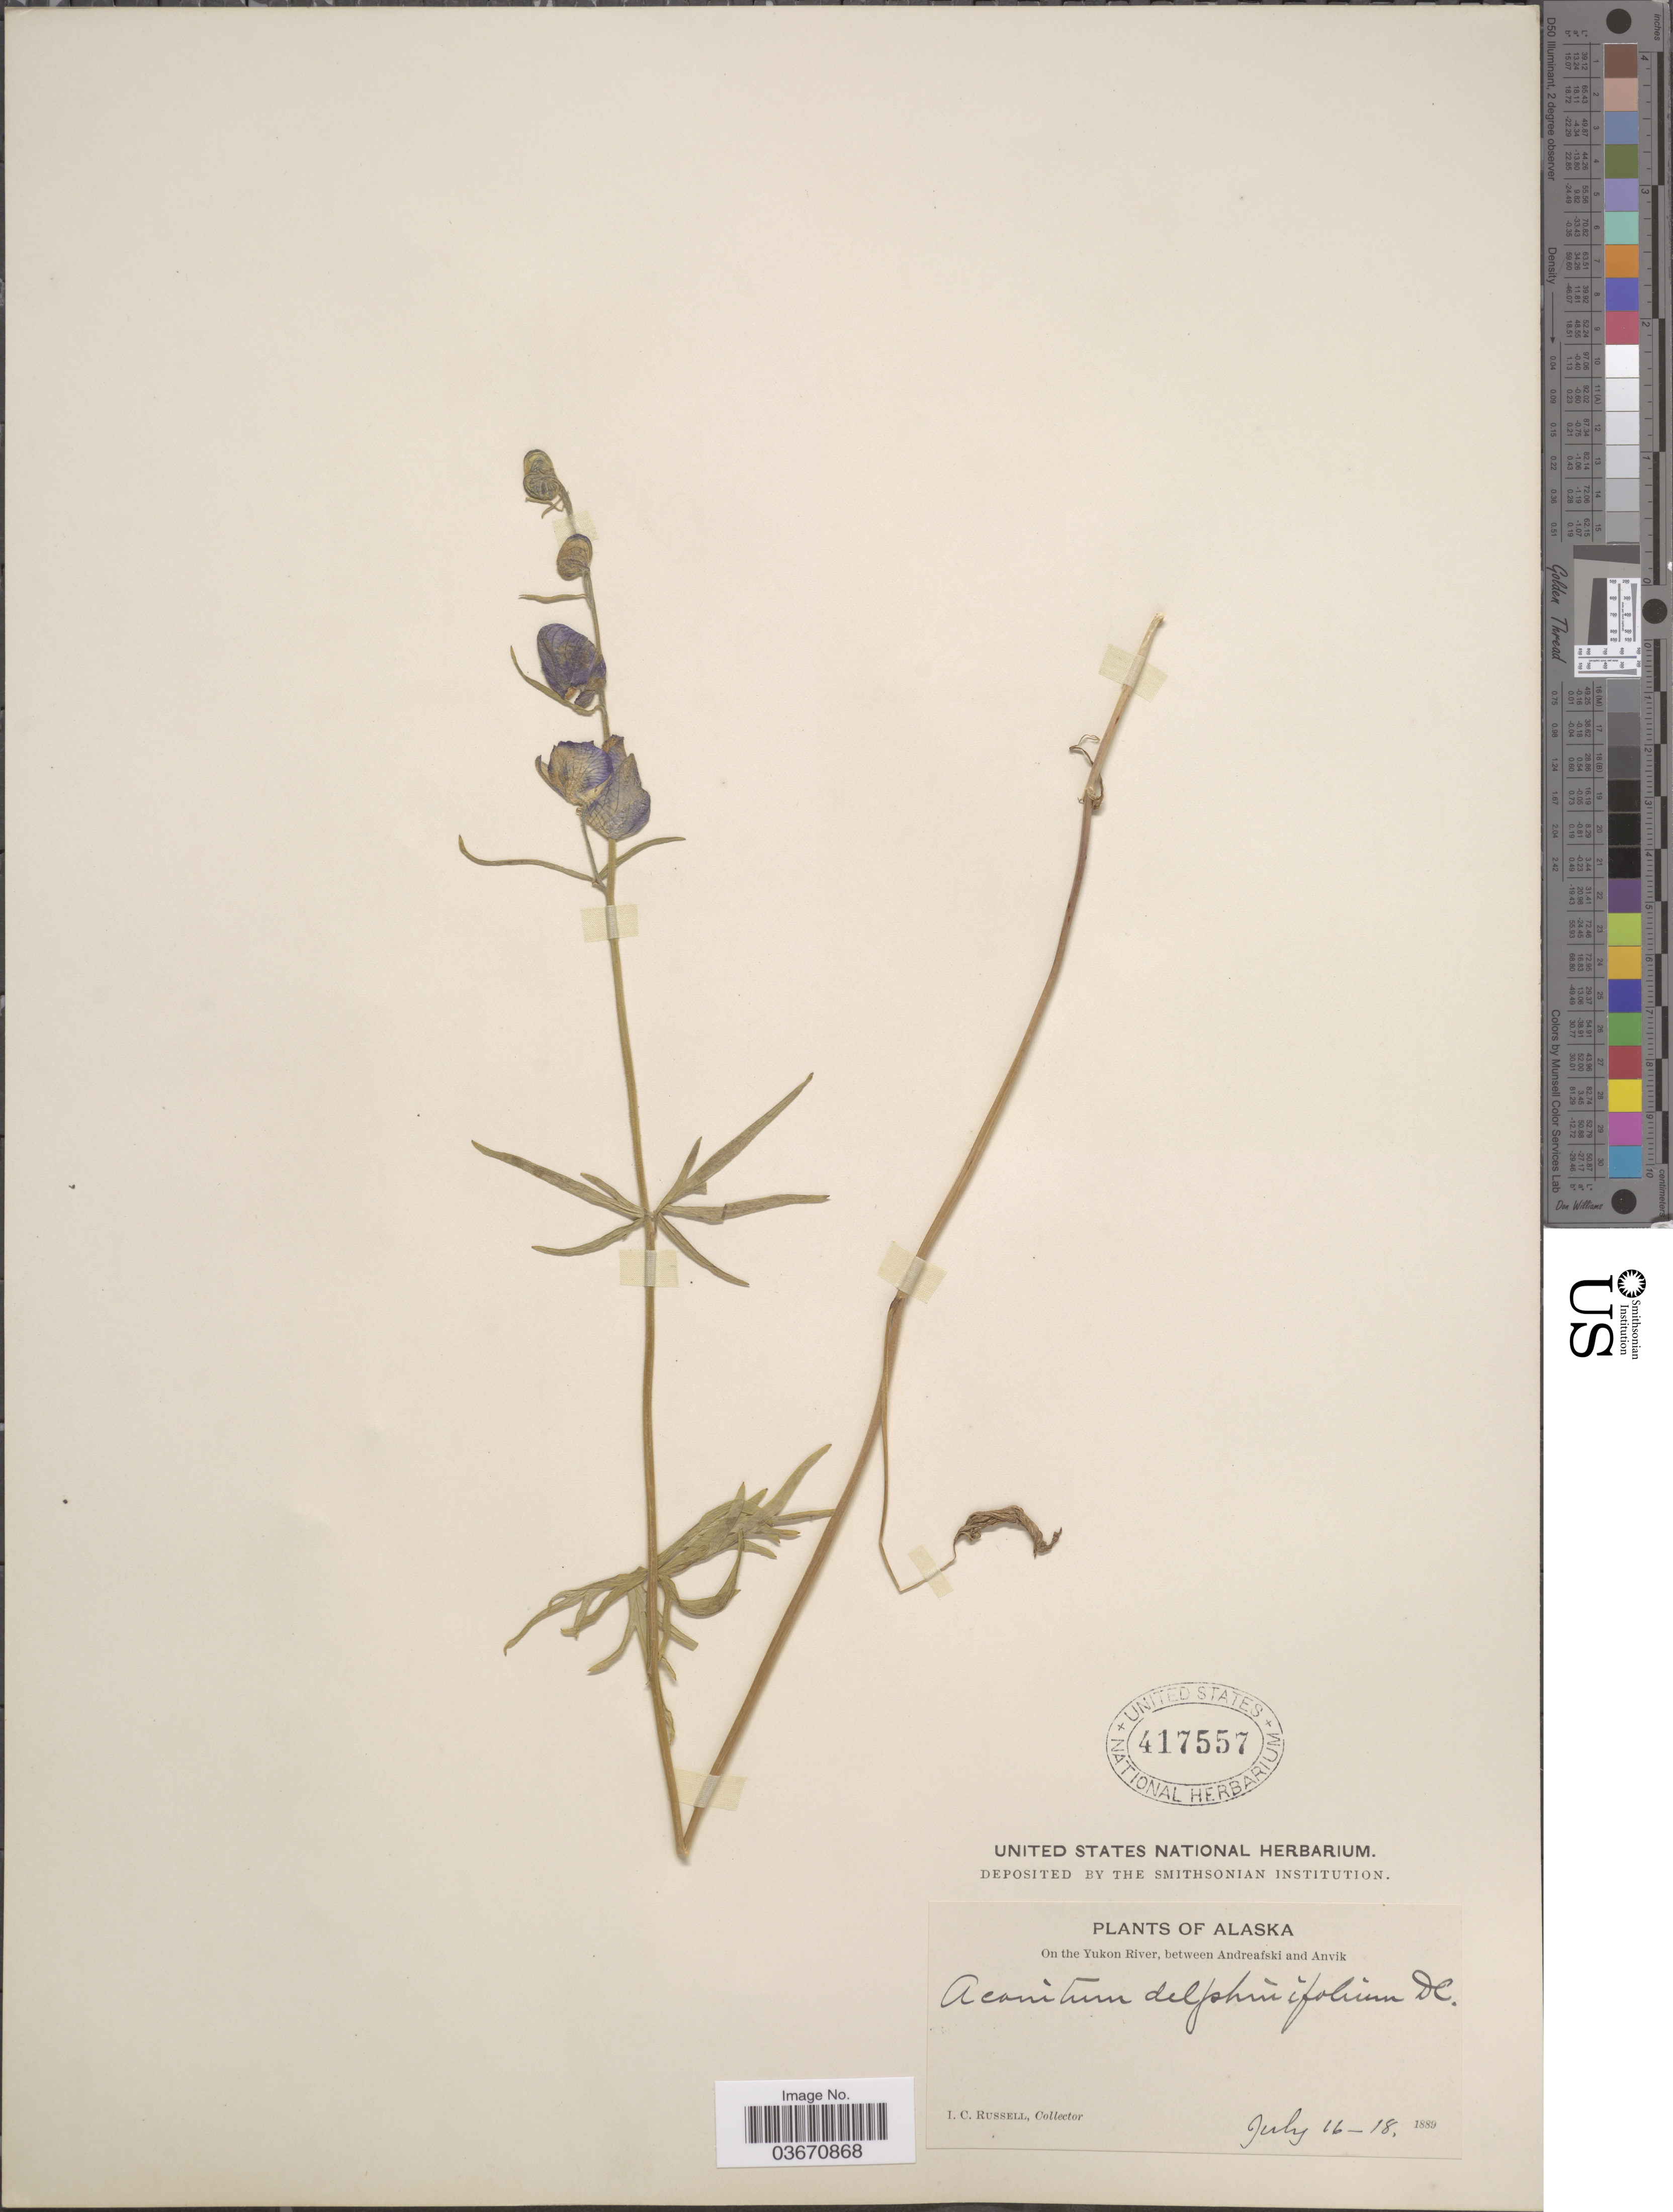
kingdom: Plantae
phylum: Tracheophyta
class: Magnoliopsida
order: Ranunculales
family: Ranunculaceae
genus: Aconitum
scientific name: Aconitum delphinifolium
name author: DC.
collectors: I. C. Russell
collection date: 1889-07-16/1889-07-18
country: United States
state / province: Alaska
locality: On the Yukon River, between Andreafski and Anvik.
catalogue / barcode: US 417557